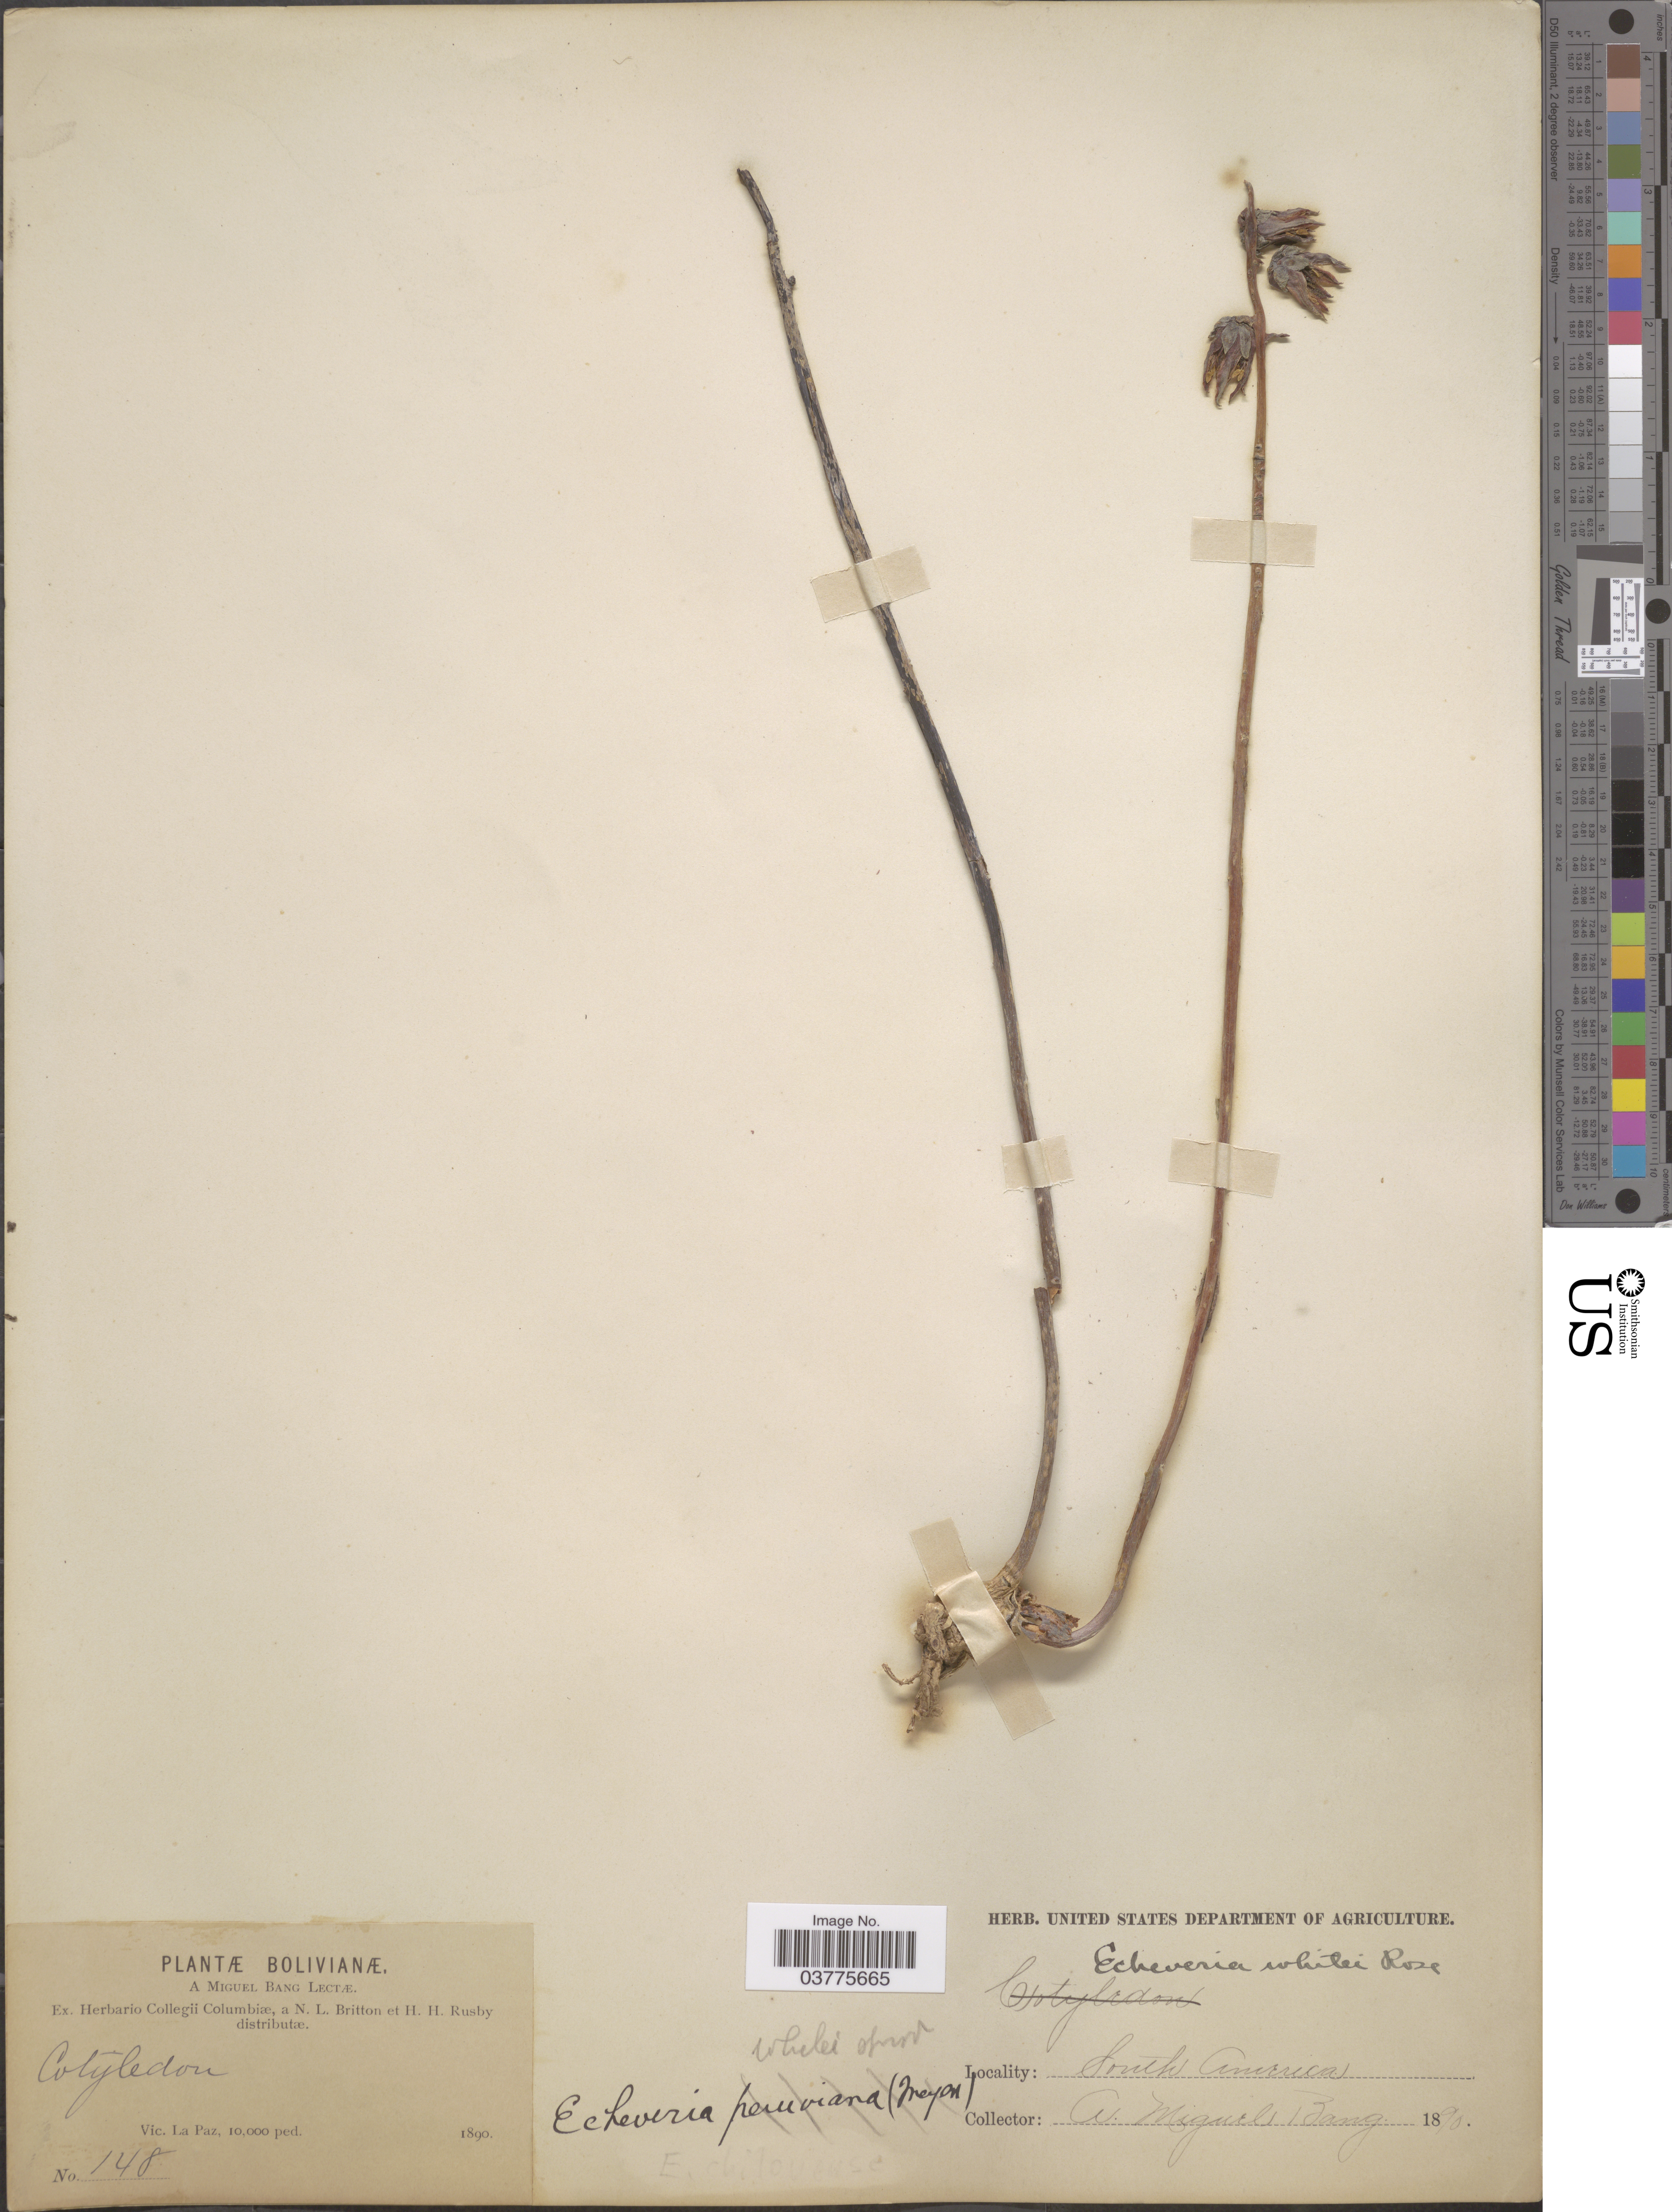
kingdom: Plantae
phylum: Tracheophyta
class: Magnoliopsida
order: Saxifragales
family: Crassulaceae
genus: Echeveria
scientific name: Echeveria whitei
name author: Rose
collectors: M. Bang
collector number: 148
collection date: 1890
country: Bolivia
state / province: La Paz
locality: Vic. La Paz.